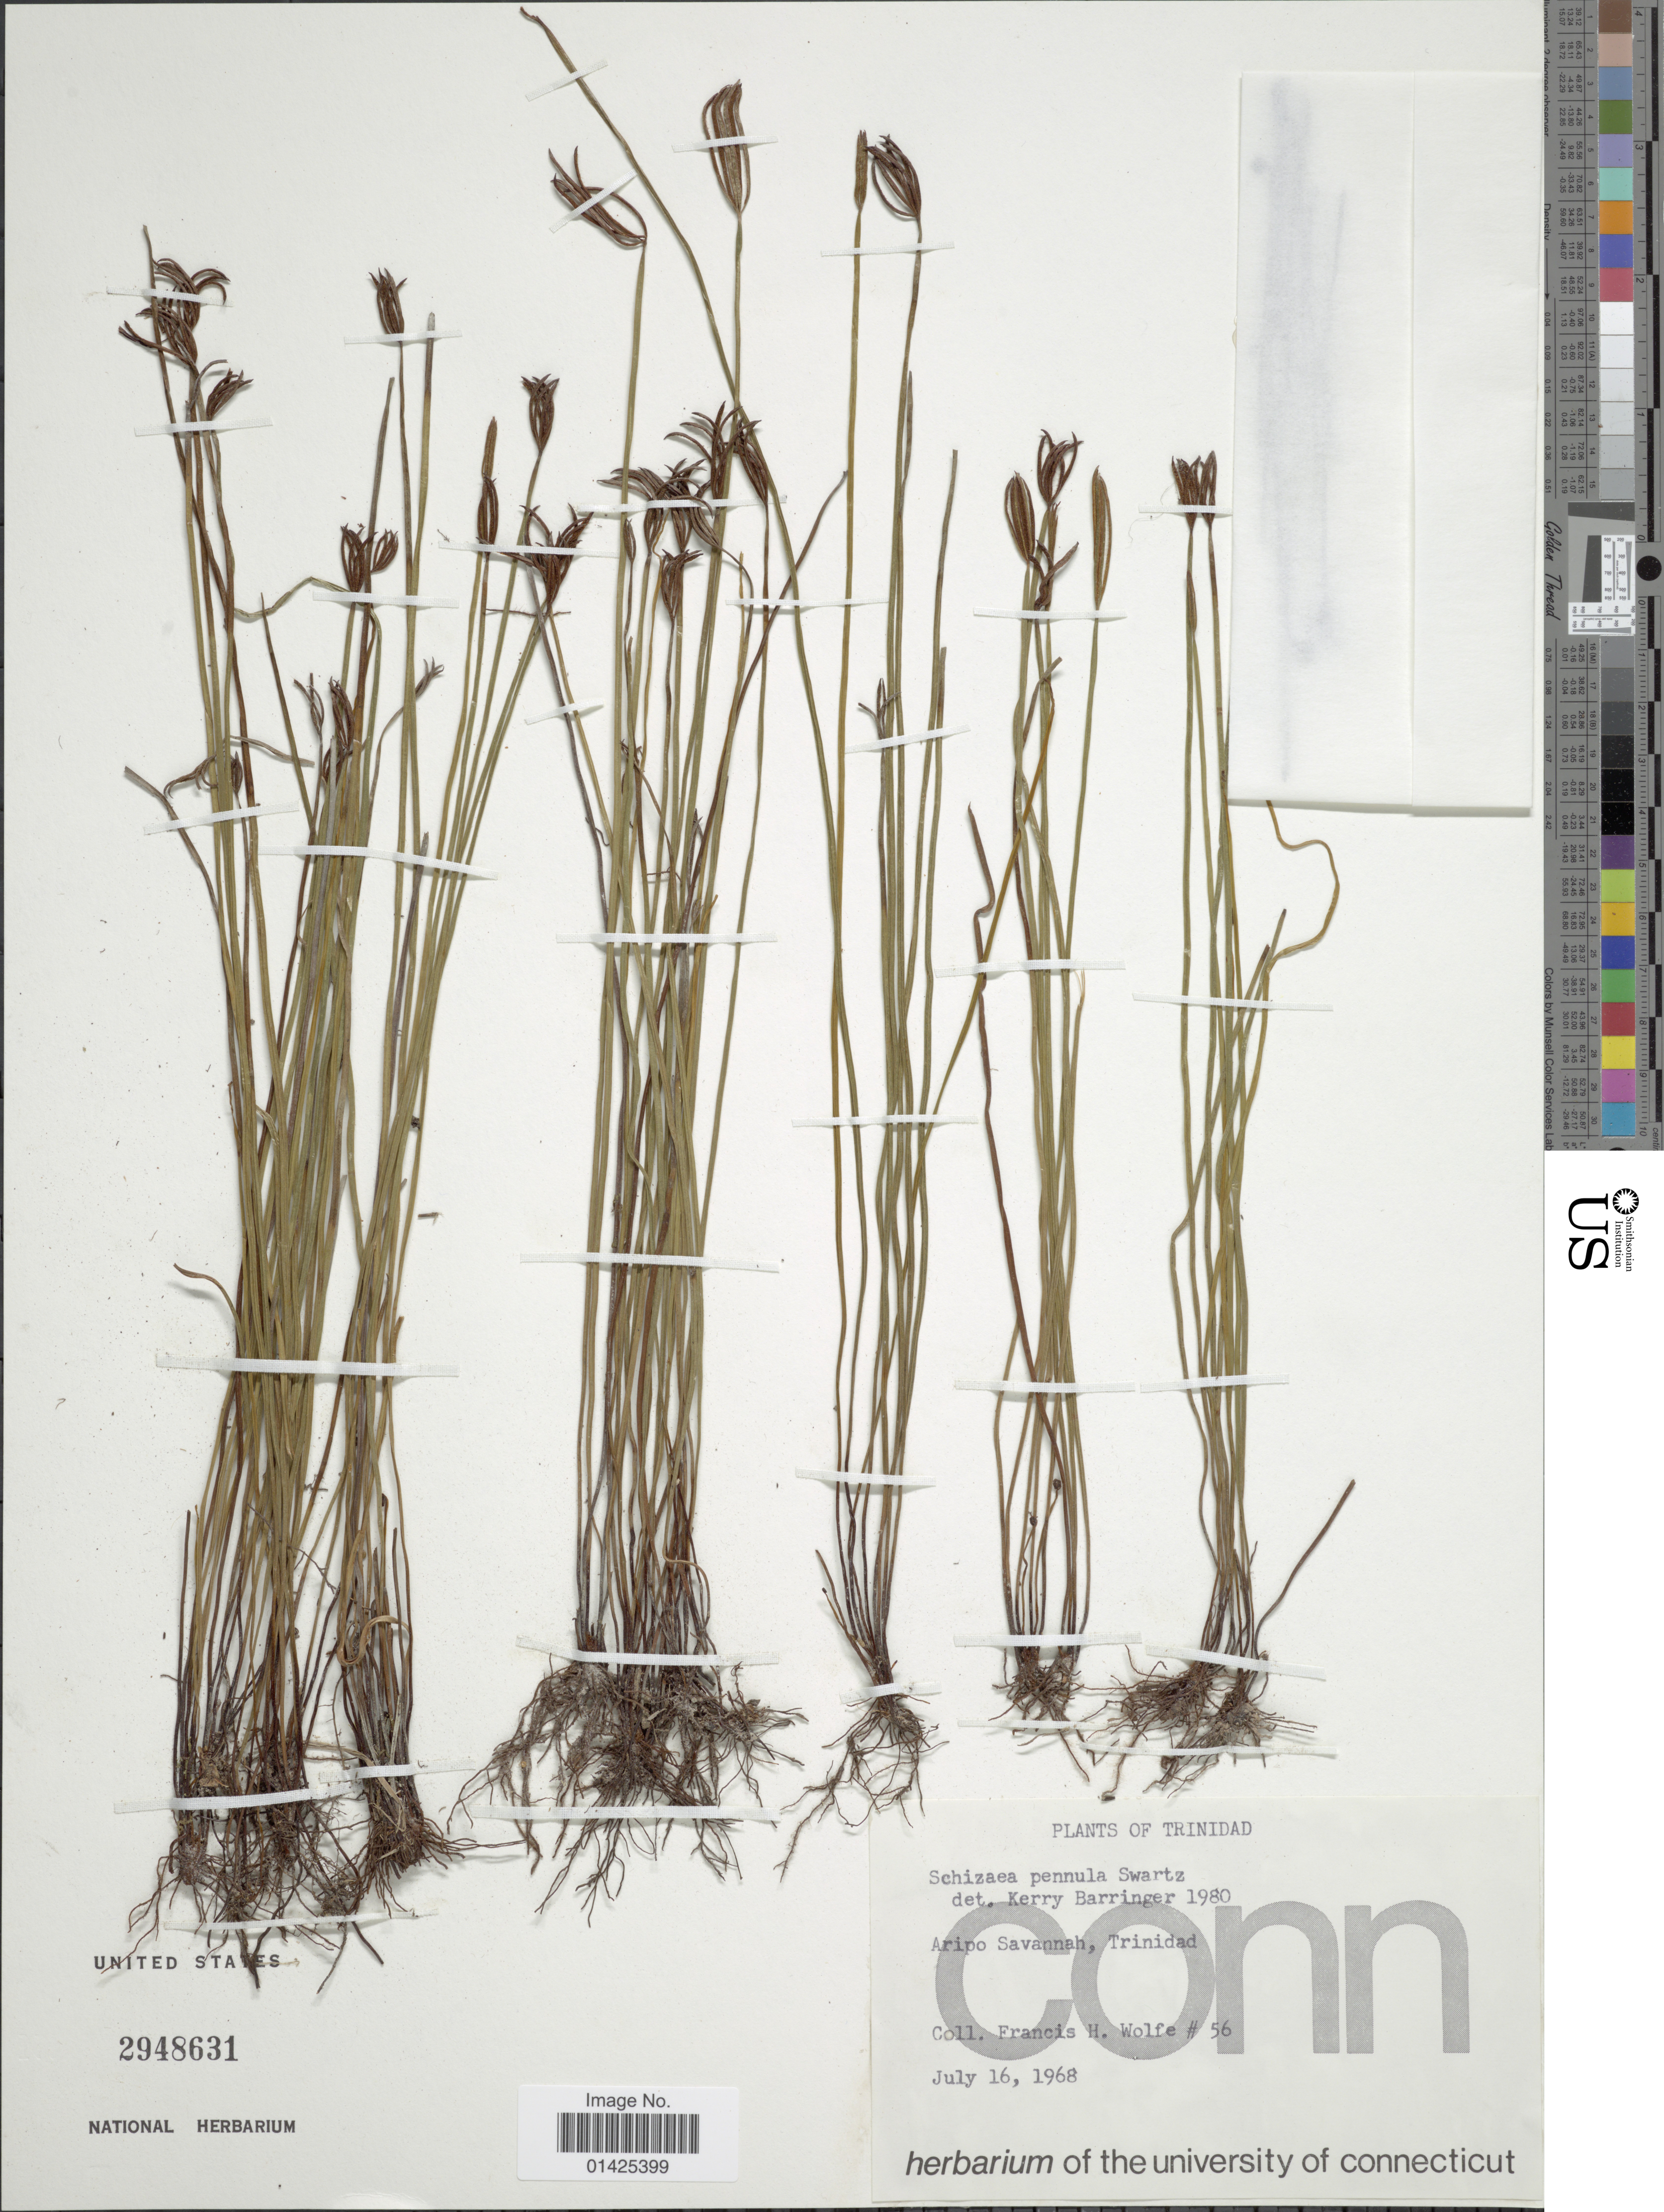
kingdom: Plantae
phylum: Tracheophyta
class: Polypodiopsida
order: Schizaeales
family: Schizaeaceae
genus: Actinostachys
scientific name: Actinostachys pennula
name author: (Sw.) Hook.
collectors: F. Wolfe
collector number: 56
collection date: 1968-07-16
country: Trinidad and Tobago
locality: Trinidad, Aripo Savannah.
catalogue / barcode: US 2948631